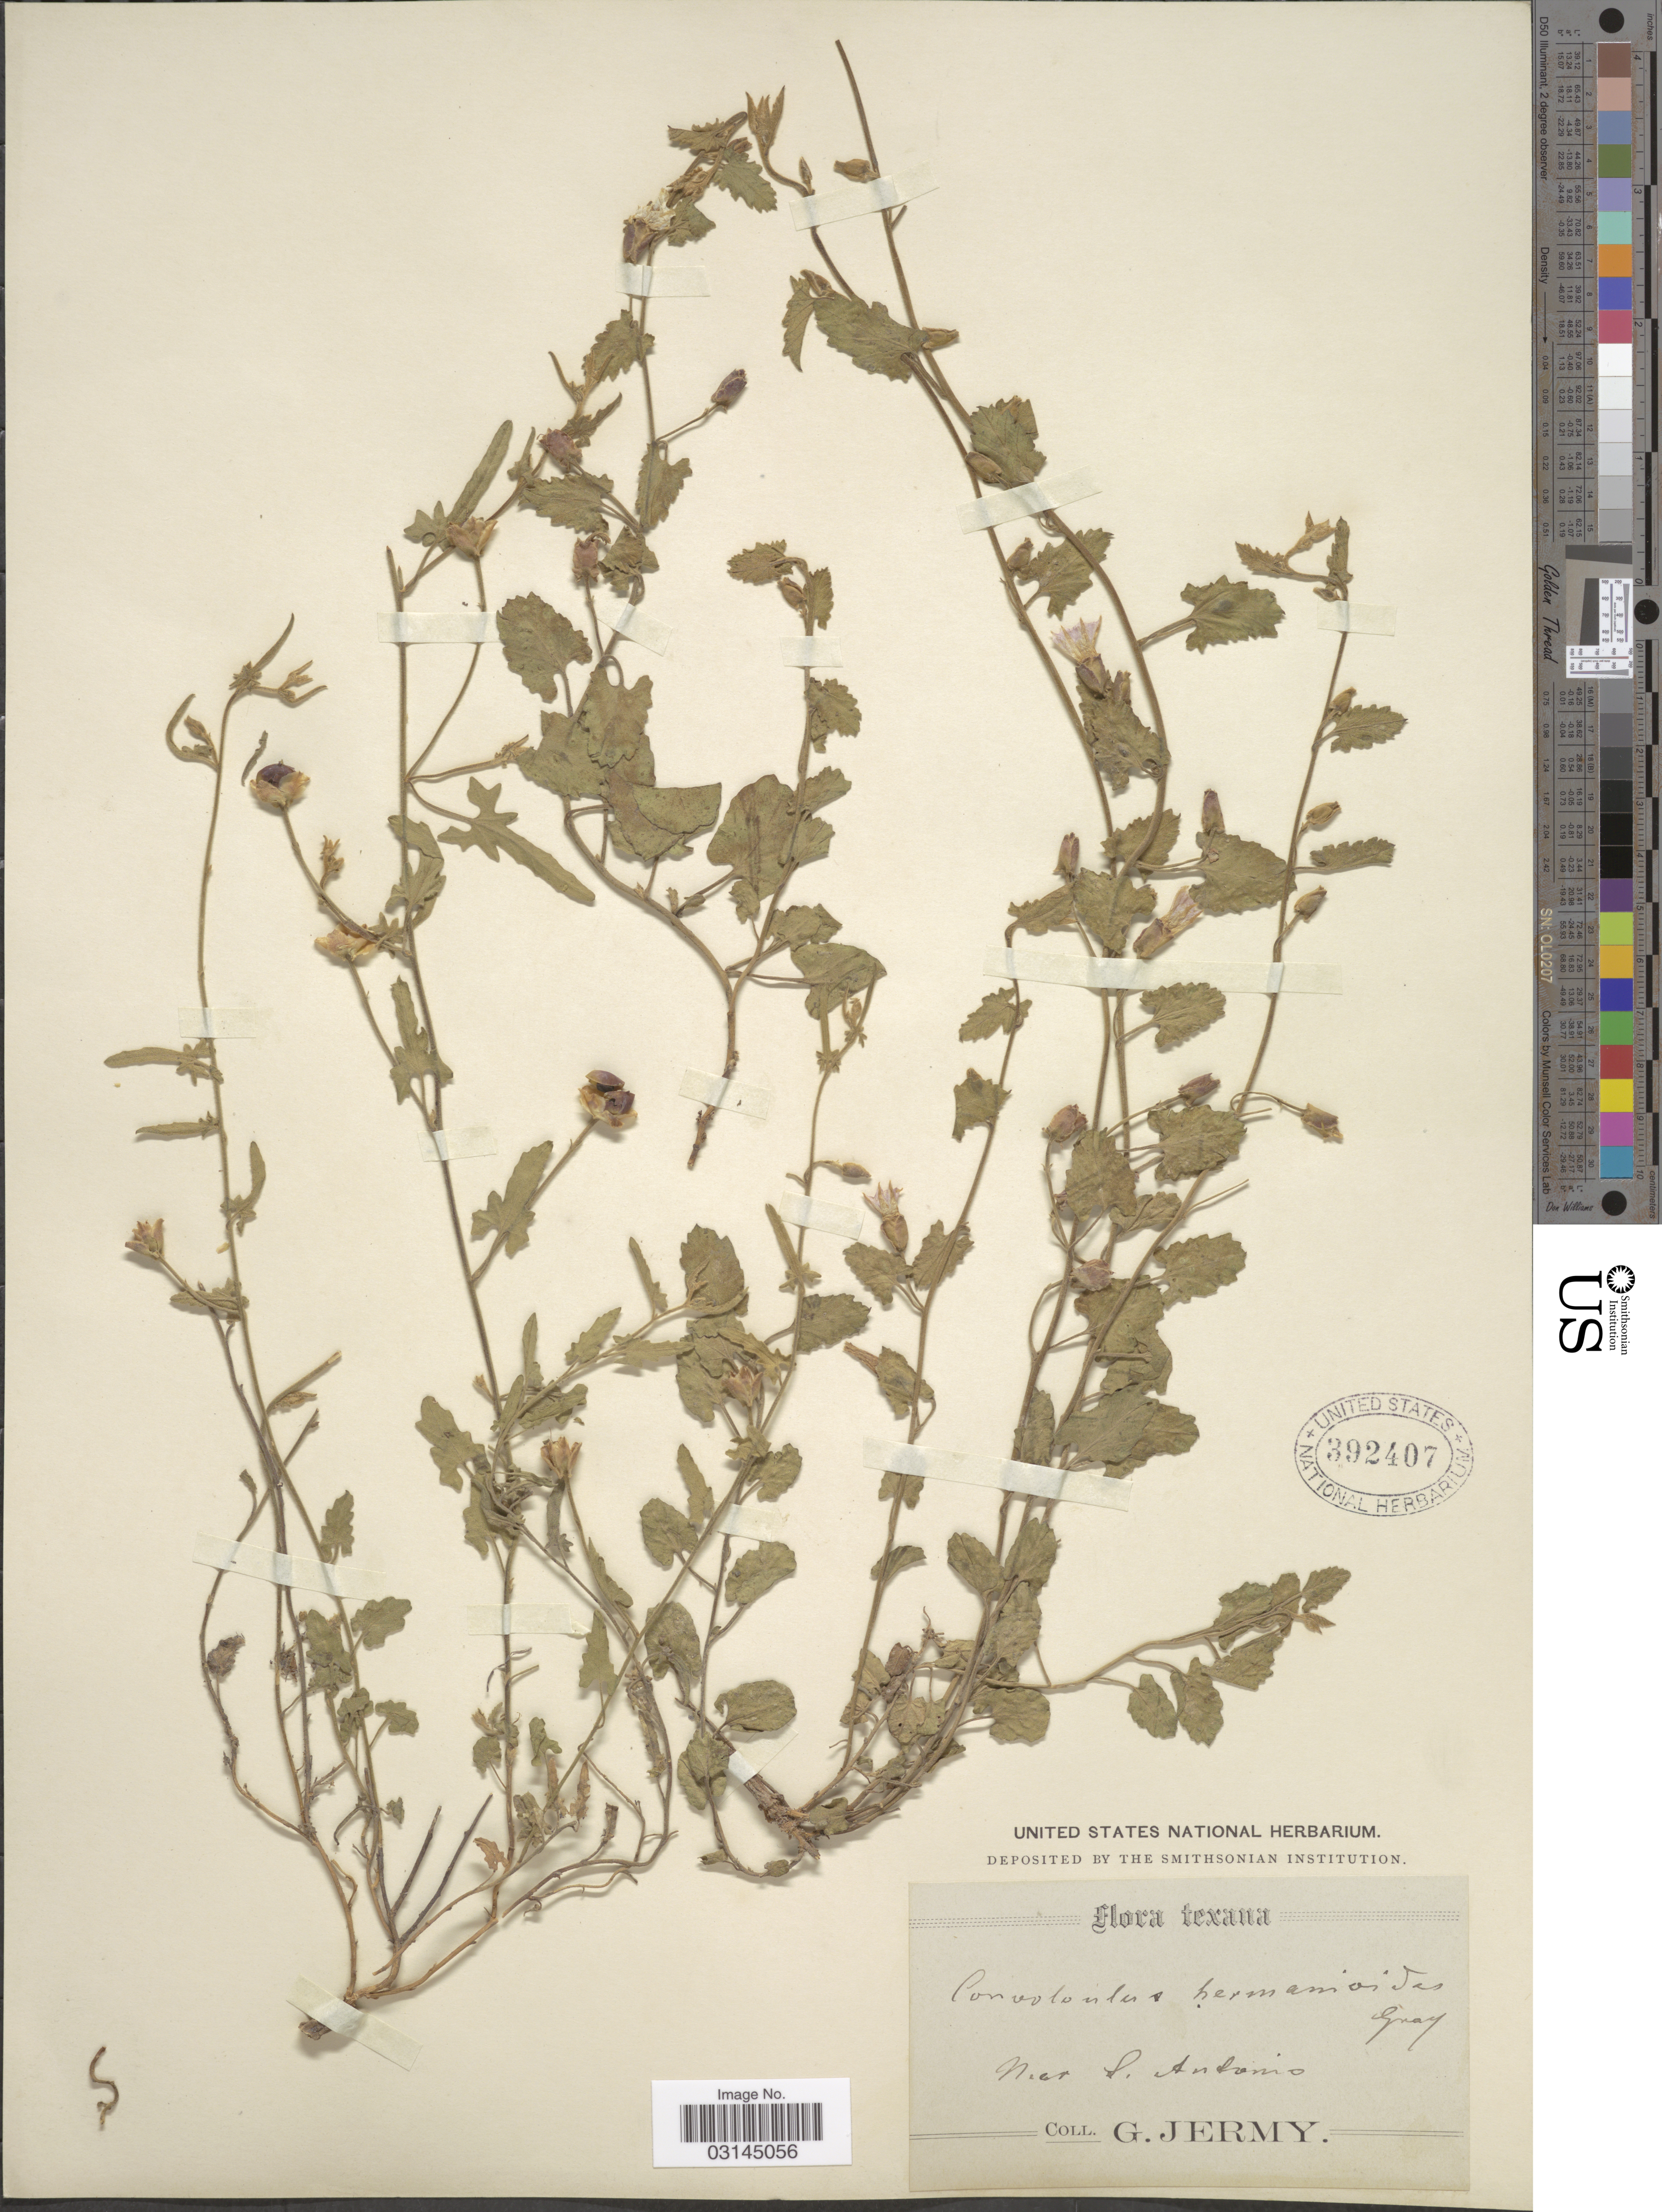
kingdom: Plantae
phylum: Tracheophyta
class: Magnoliopsida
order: Solanales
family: Convolvulaceae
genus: Convolvulus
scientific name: Convolvulus hermannioides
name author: A. Gray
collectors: G. Jermy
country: United States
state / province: Texas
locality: Near S. Antonio.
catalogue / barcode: US 392407